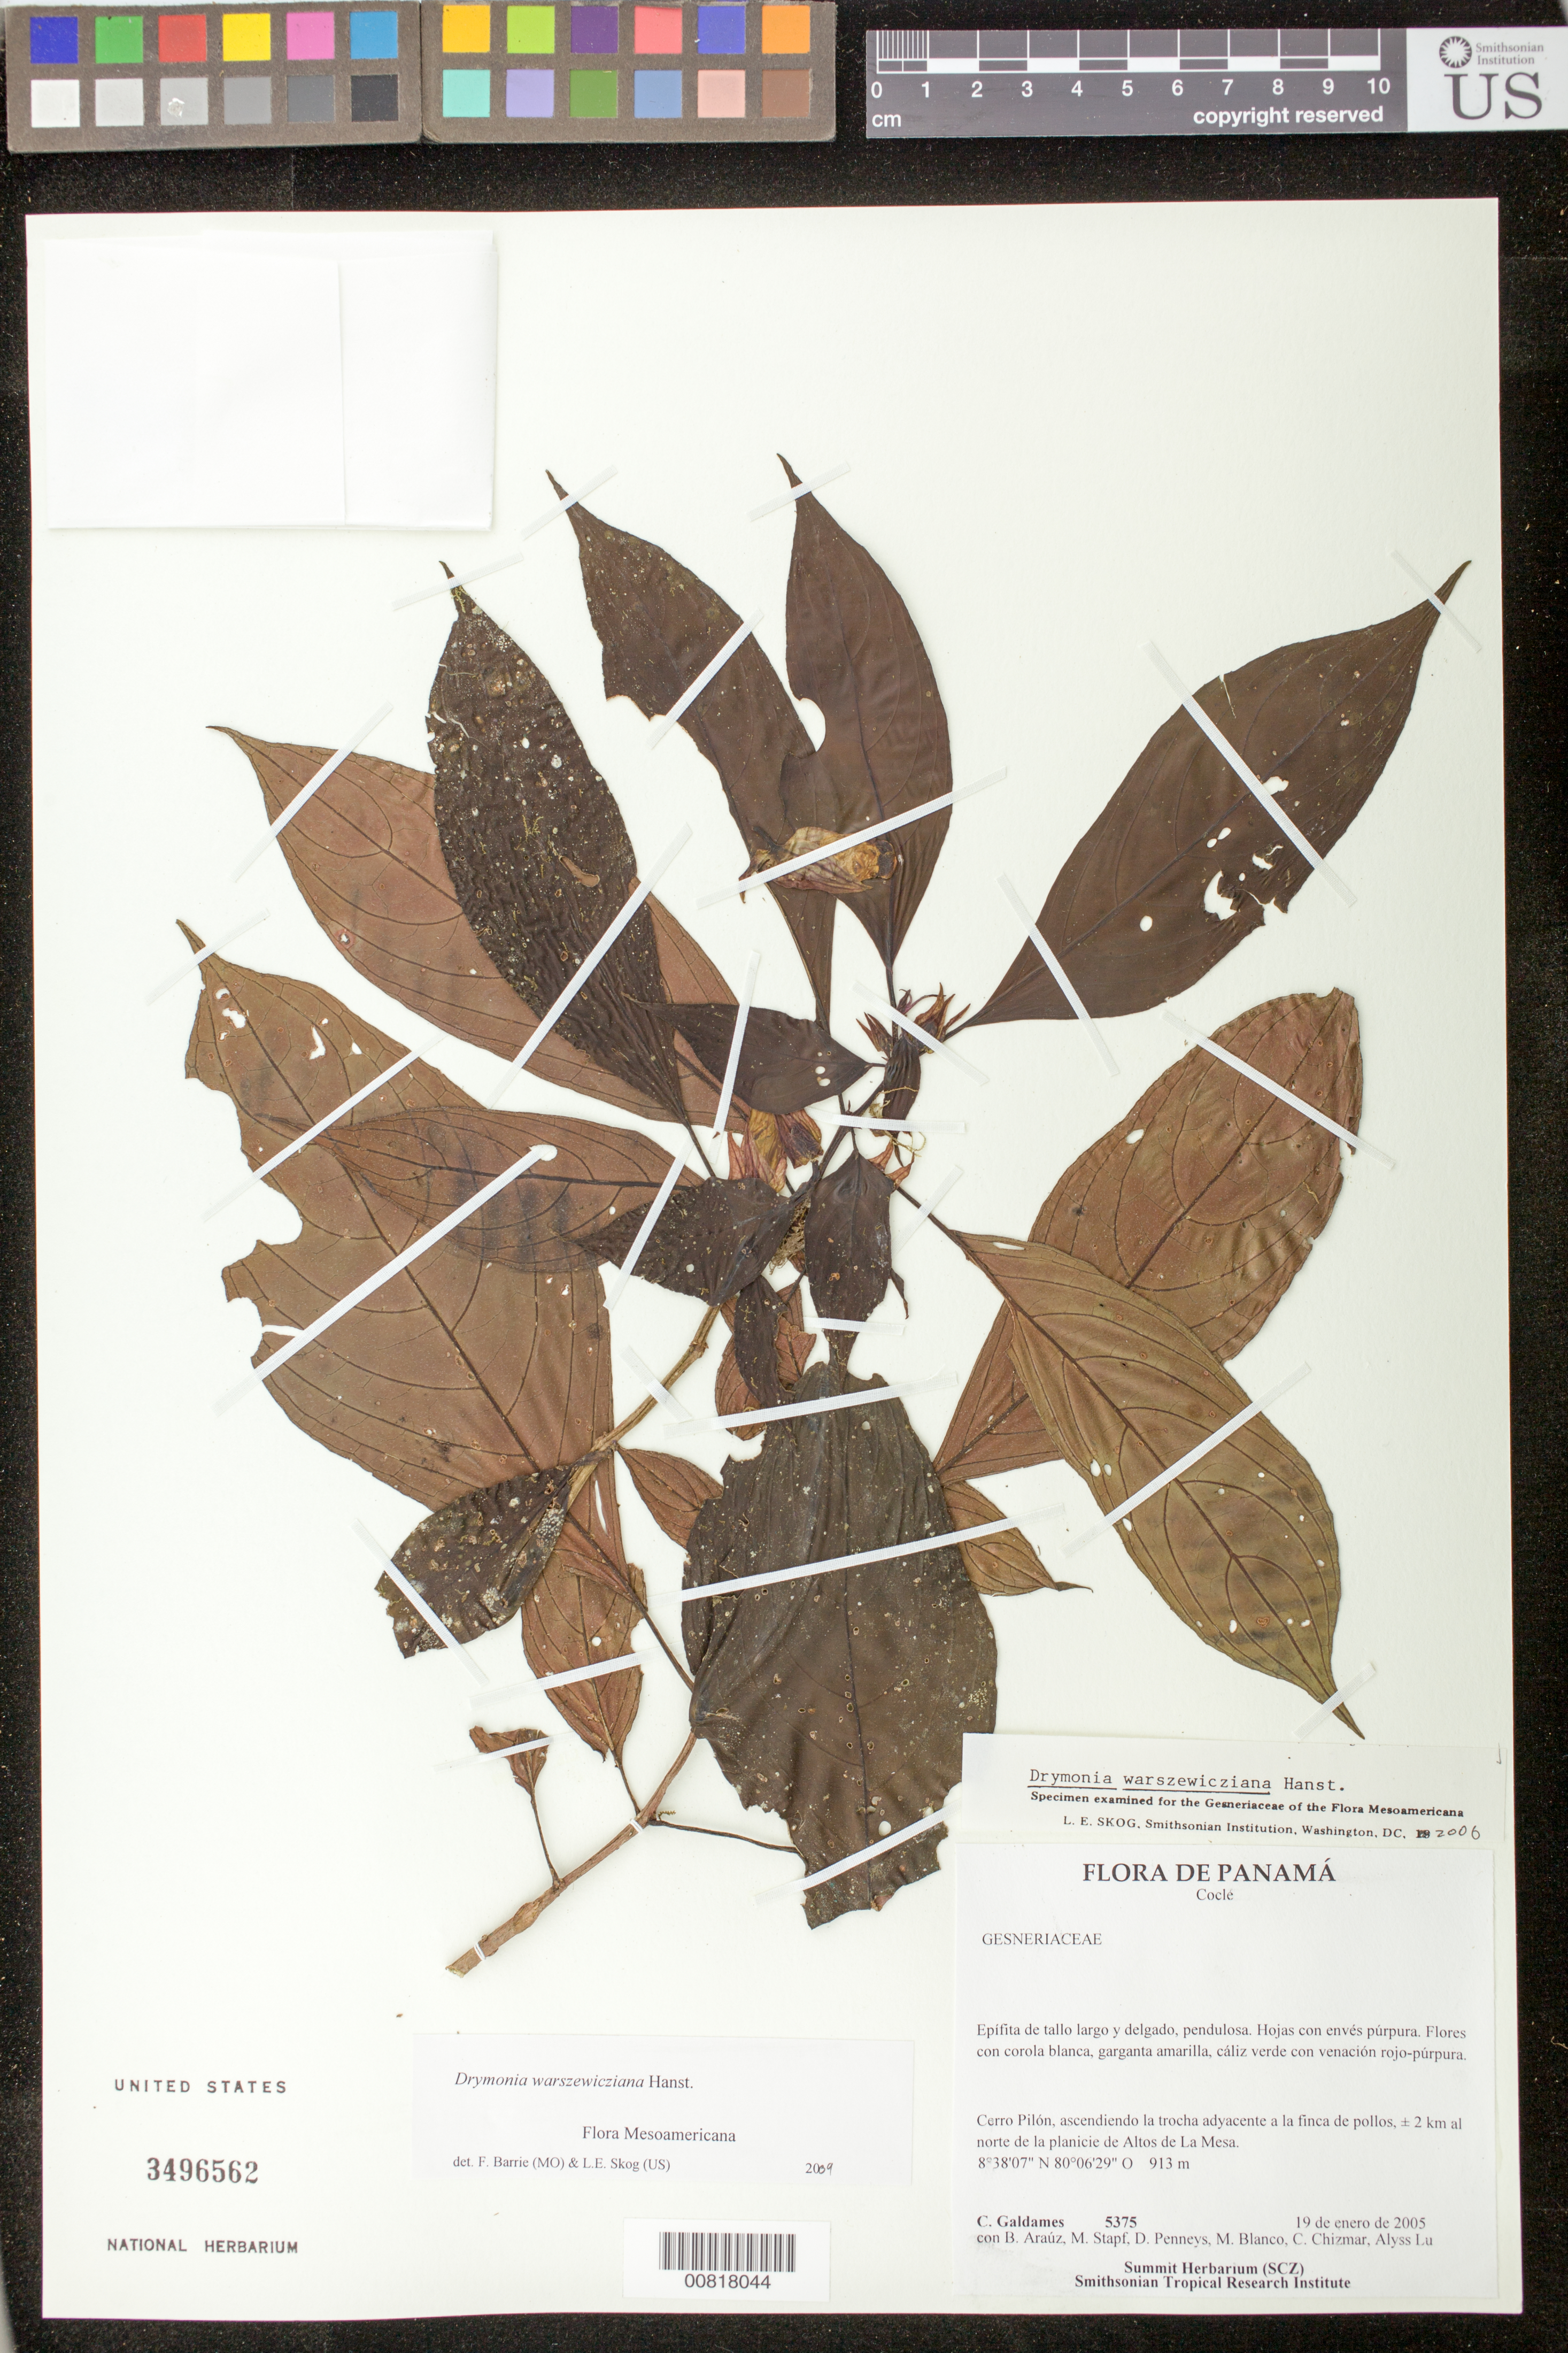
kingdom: Plantae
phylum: Tracheophyta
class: Magnoliopsida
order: Lamiales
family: Gesneriaceae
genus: Drymonia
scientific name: Drymonia warszewicziana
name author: Hanst.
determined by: Skog, Laurence E.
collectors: C. Galdames & et al.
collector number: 5375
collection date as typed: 19 Jan 2005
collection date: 2005-01-19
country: Panama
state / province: Coclé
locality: Cerro Pilón, ascendiendo la trocha adyacente a la finca de pollos, ±2 km al norte de la planicie de Altos de La Mesa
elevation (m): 913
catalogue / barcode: US 3496562